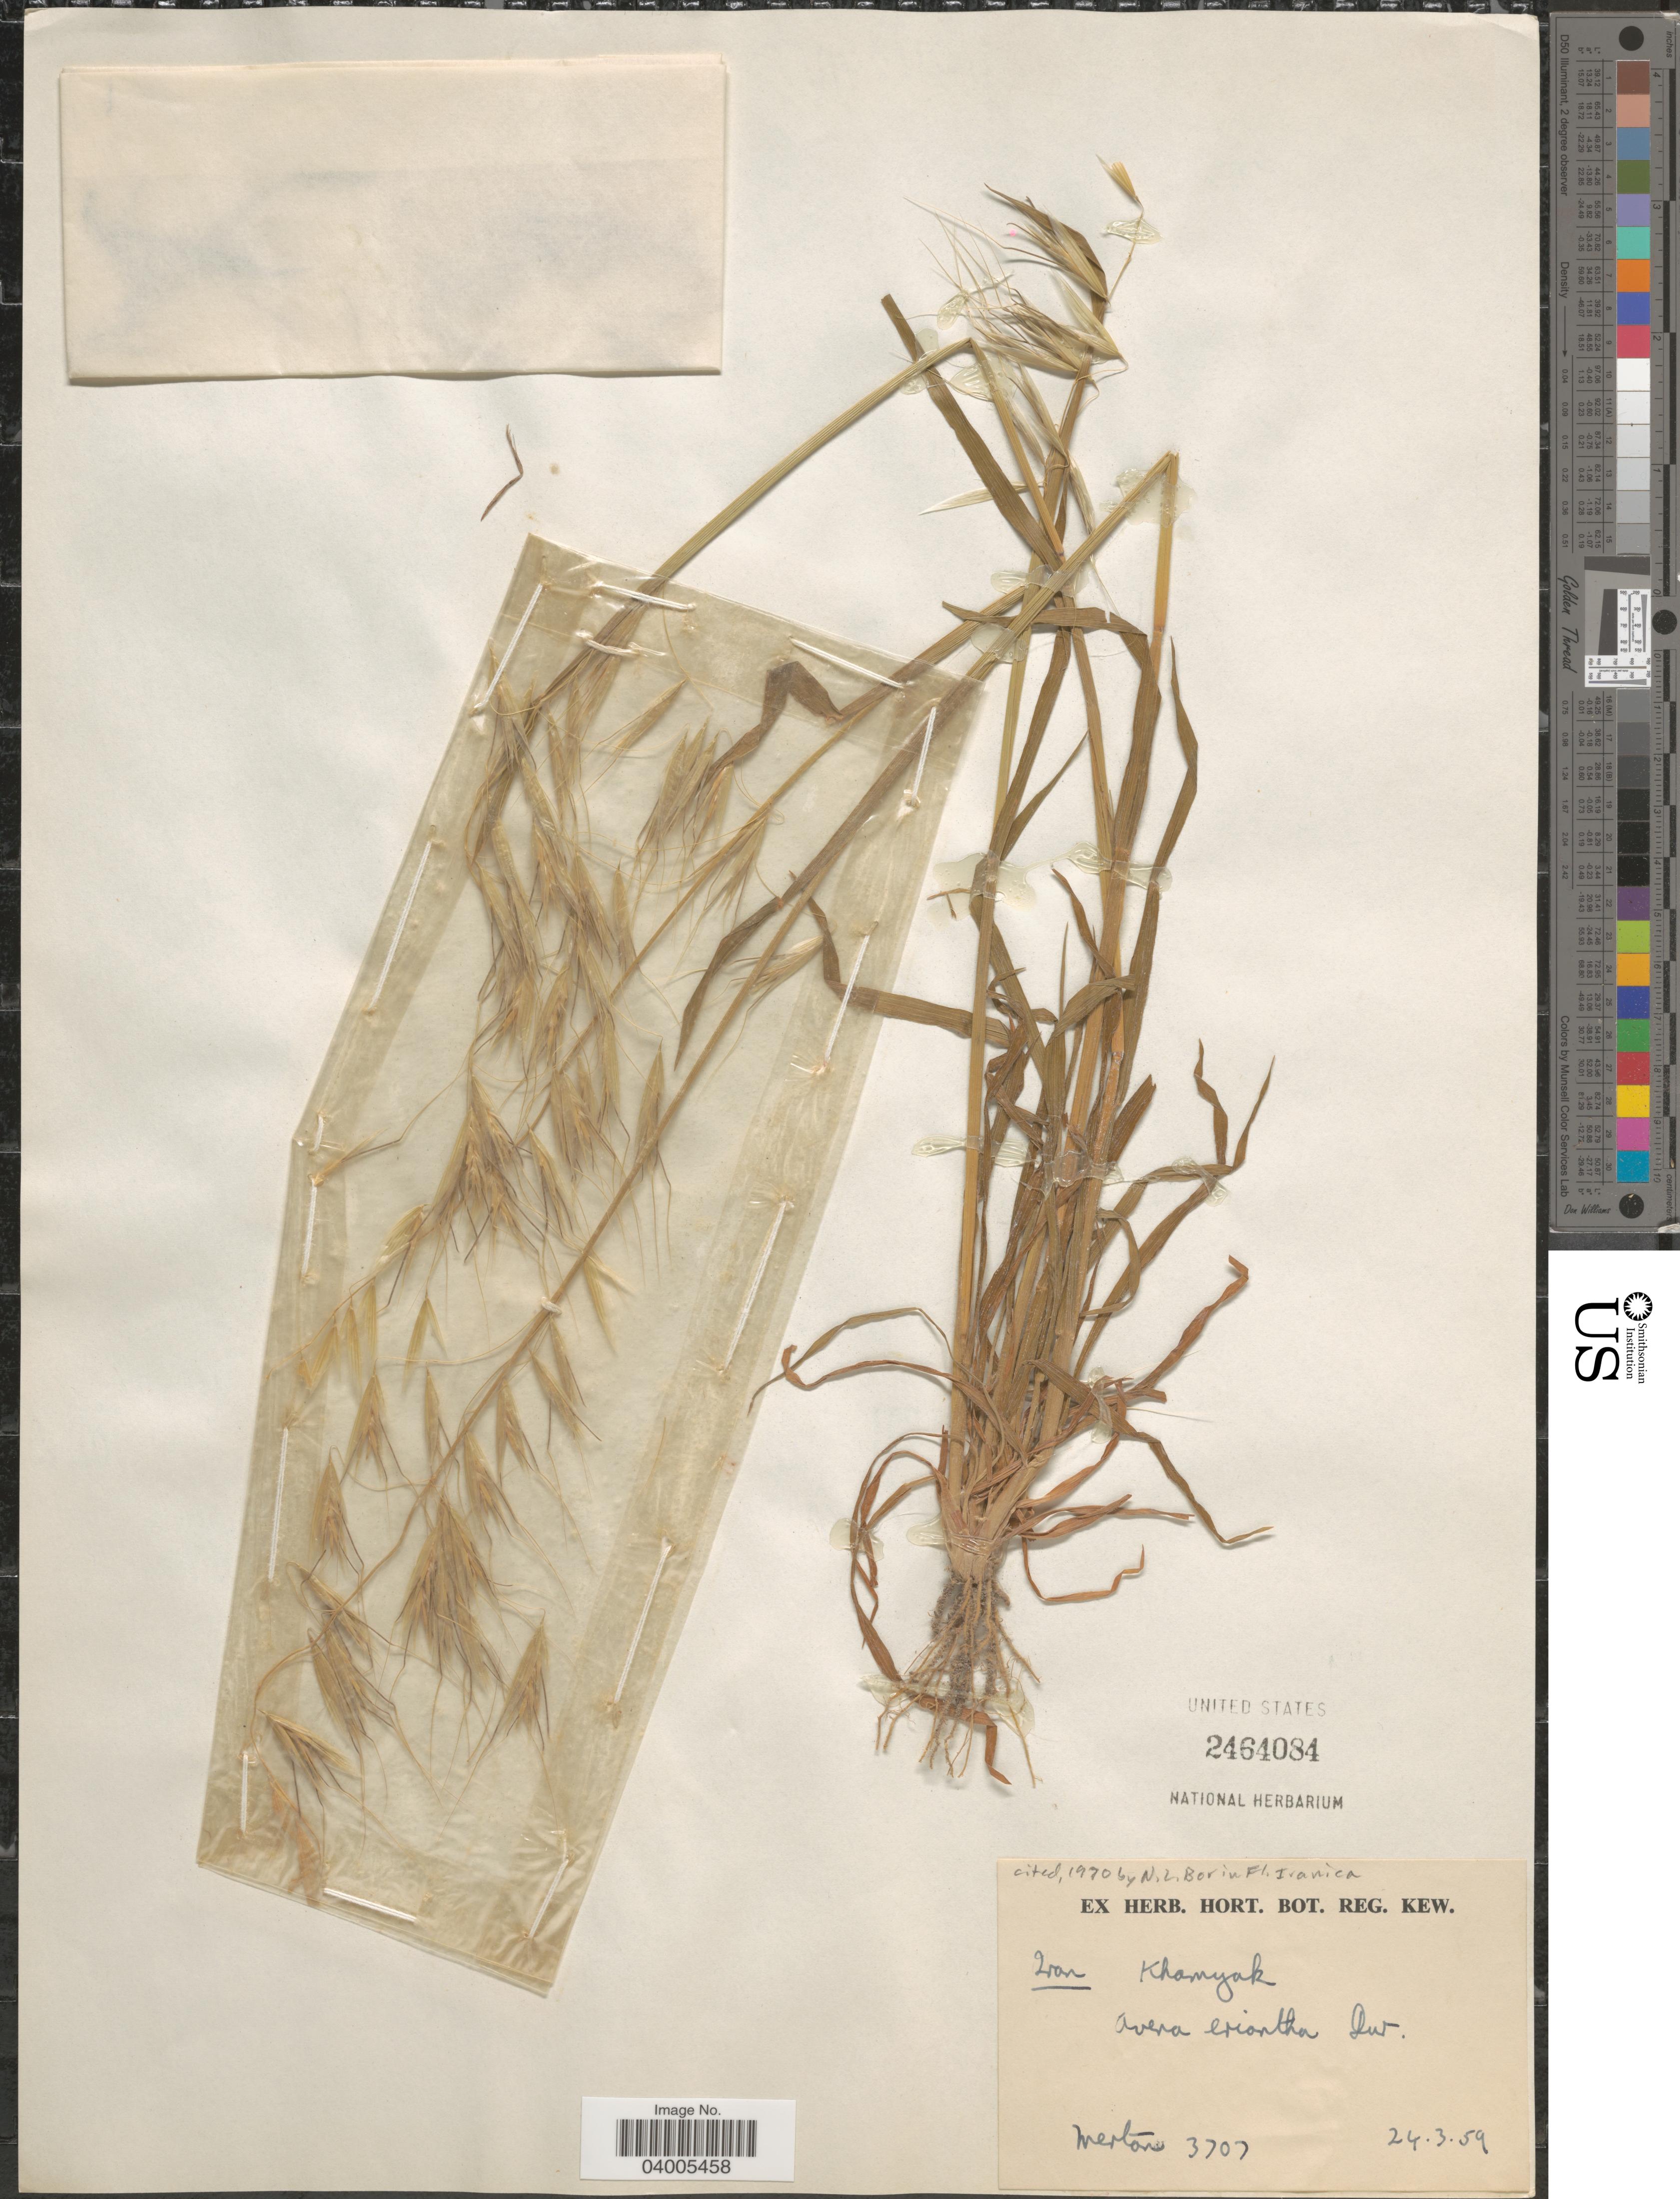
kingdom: Plantae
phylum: Tracheophyta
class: Liliopsida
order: Poales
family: Poaceae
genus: Avena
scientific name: Avena eriantha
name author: Durieu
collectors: Merton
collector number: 3707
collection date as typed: Transcribed d/m/y: 24/3/59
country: Iran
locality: Khamyak.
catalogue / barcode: US 2464084